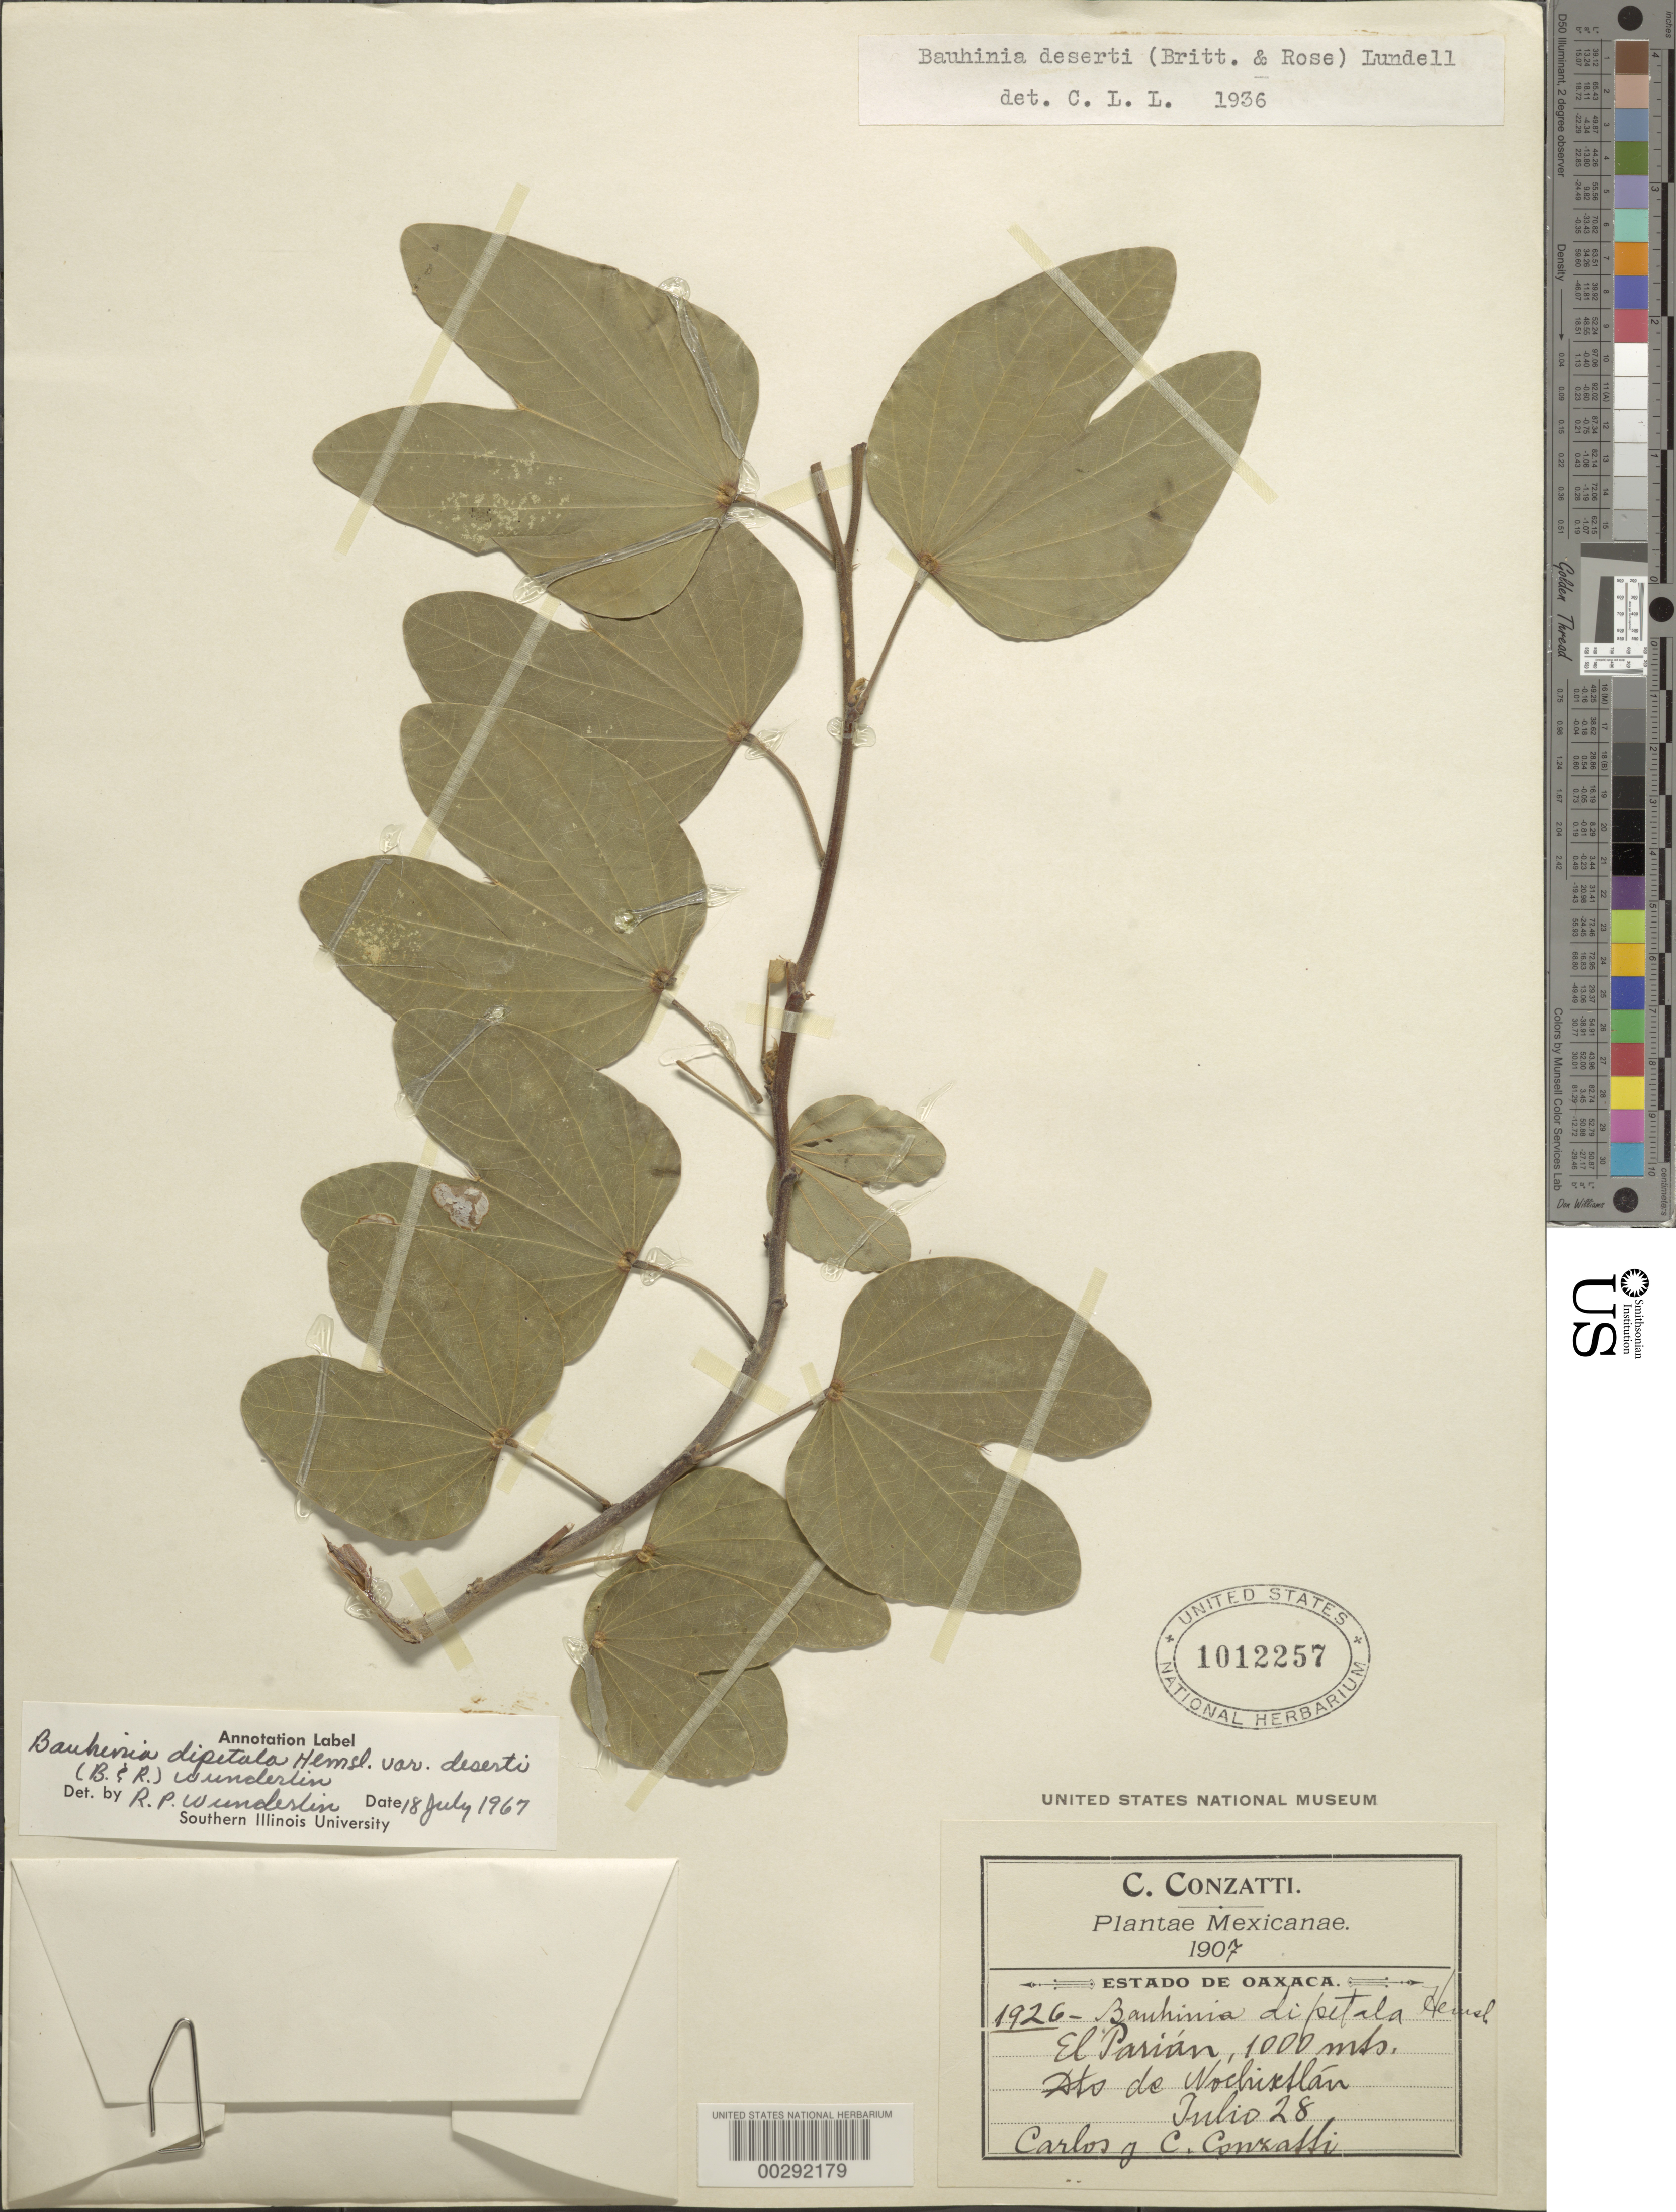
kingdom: Plantae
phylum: Tracheophyta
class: Magnoliopsida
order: Fabales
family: Fabaceae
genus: Bauhinia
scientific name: Bauhinia dipetala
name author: Hemsl.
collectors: C. Conzatti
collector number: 1926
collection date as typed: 28 Jul 1907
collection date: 1907-07-28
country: Mexico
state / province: Oaxaca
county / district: Asunción Nochixtlán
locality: Nochixtlan mun. (?), el parian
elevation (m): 1000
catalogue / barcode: US 1012257